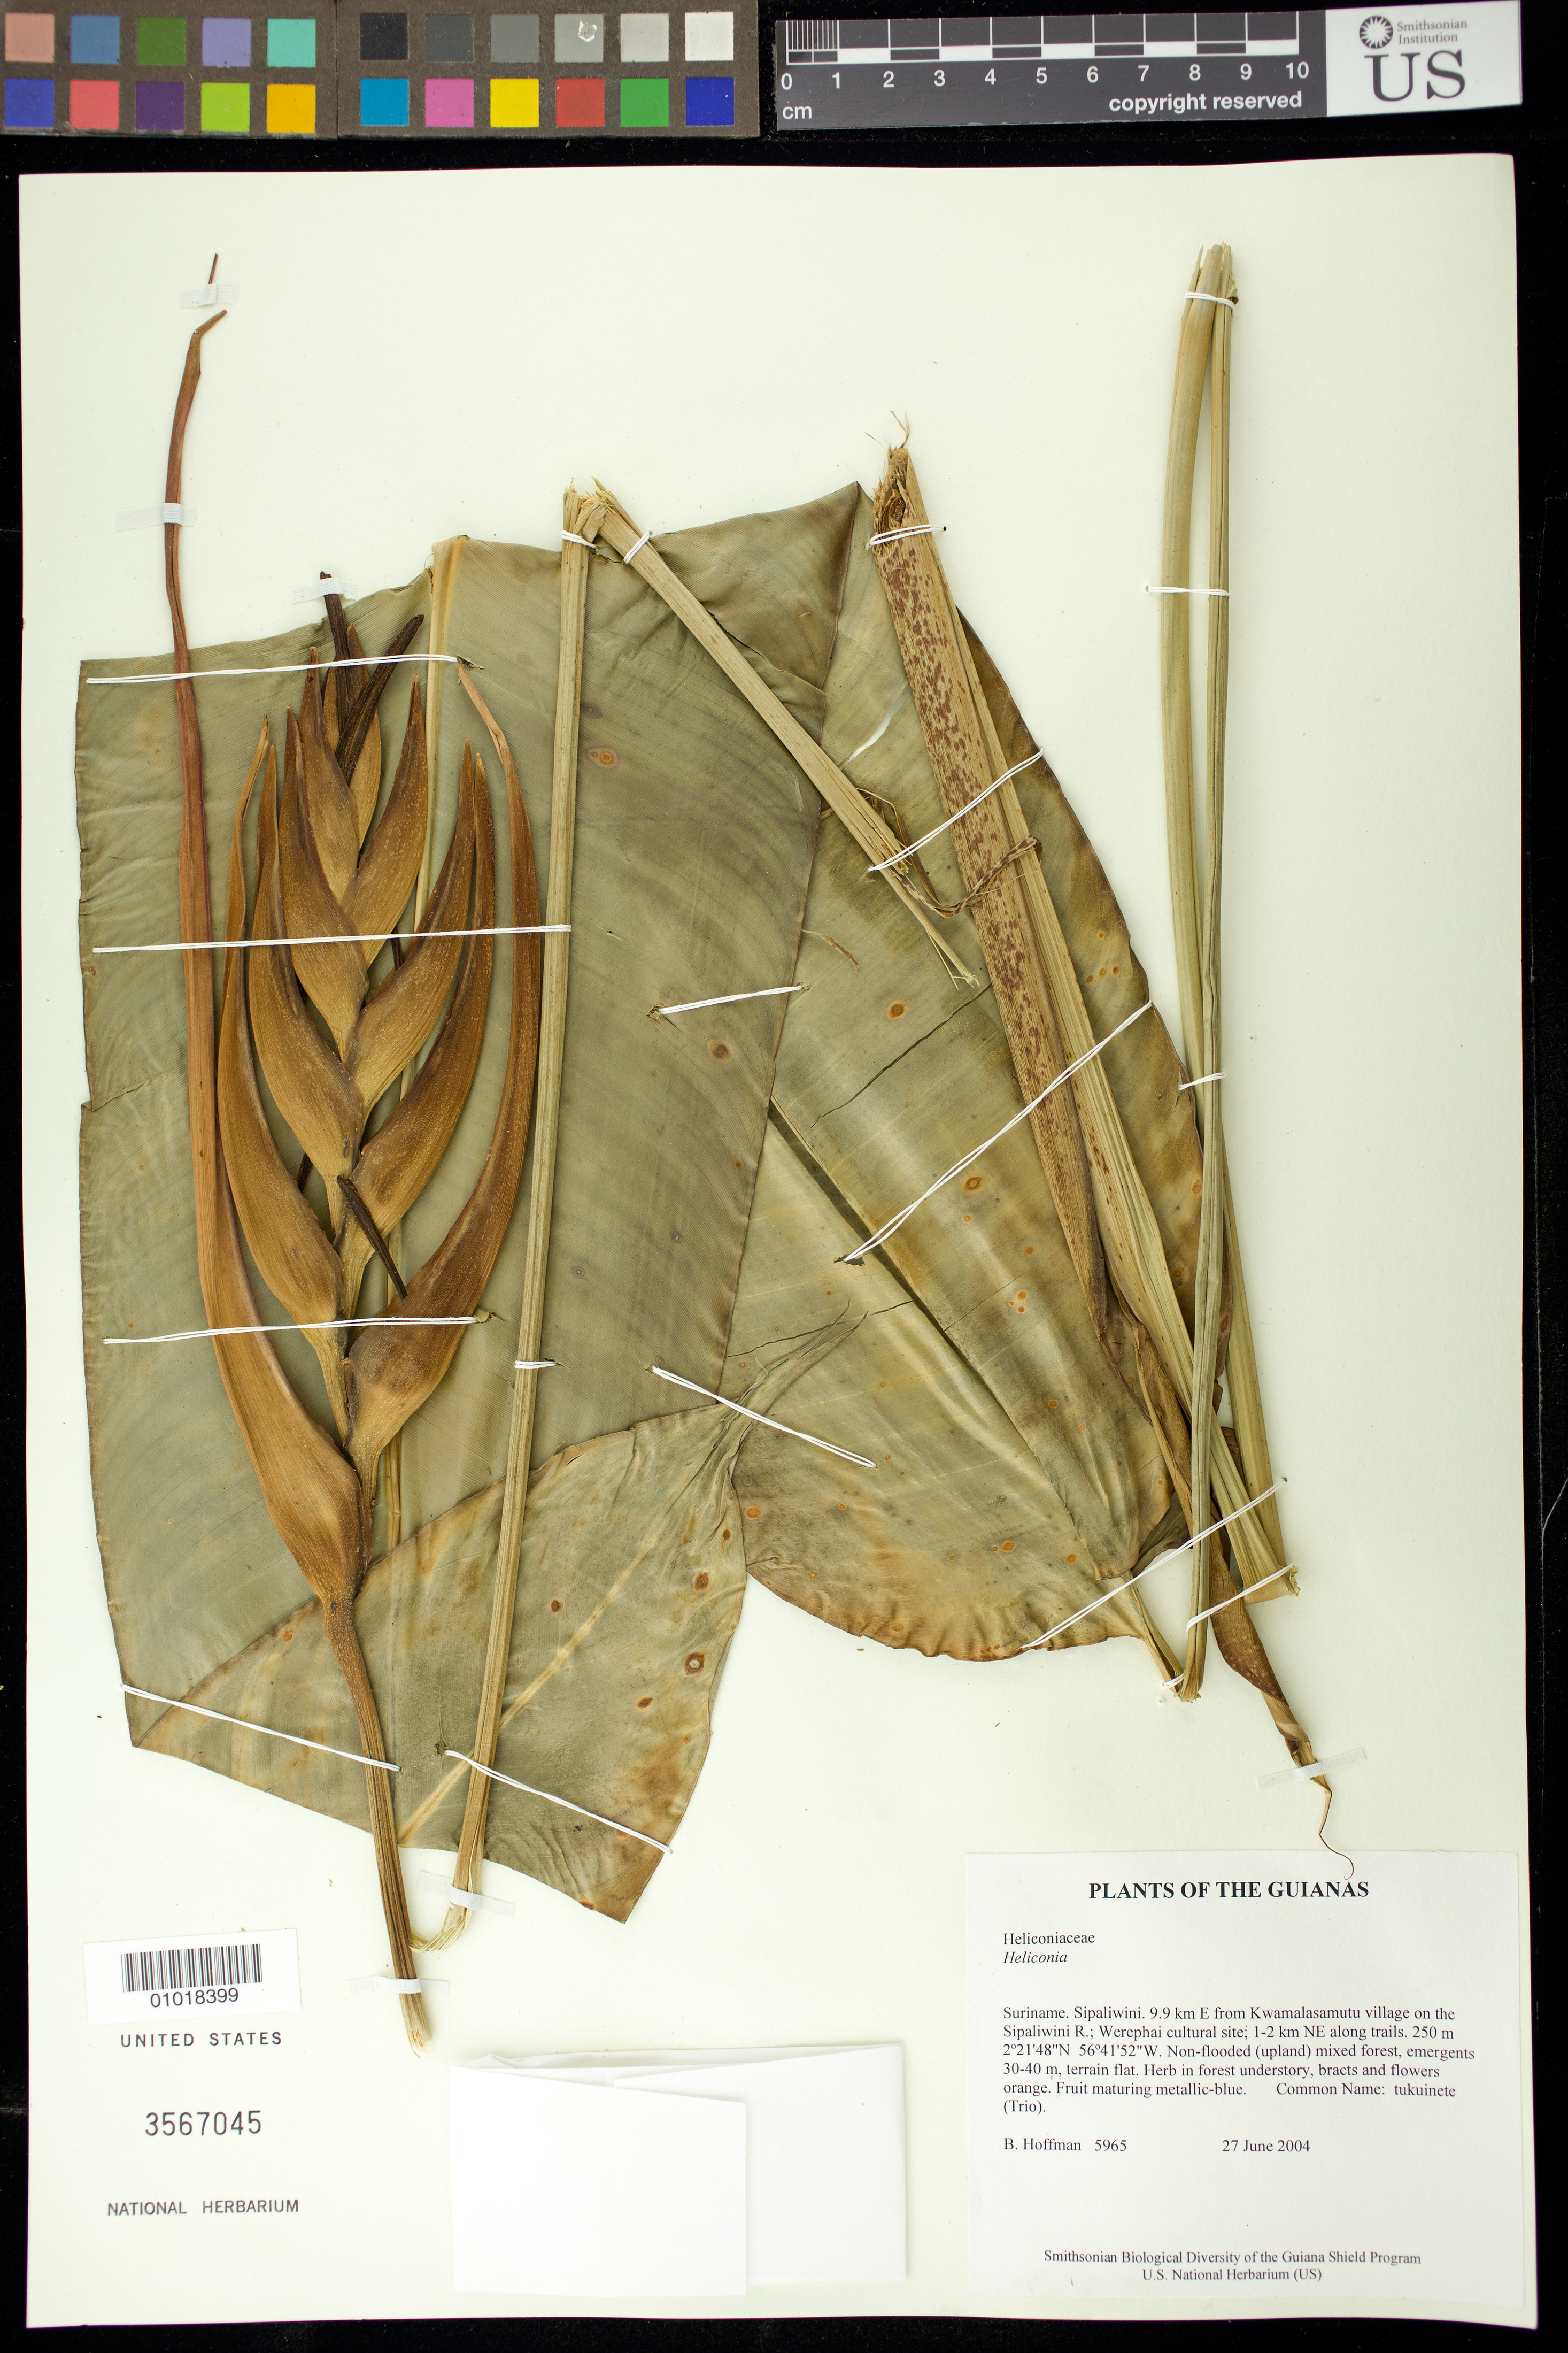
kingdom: Plantae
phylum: Tracheophyta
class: Liliopsida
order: Zingiberales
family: Heliconiaceae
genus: Heliconia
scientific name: Heliconia sp.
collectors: B. Hoffman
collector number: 5965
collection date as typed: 27 June 2004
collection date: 2004-06-27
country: Suriname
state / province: Sipaliwini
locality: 9.9 km E from Kwamalasamutu village on the Sipaliwini R.; Werephai cultural site; 1-2 km NE along trails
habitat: Non-flooded (upland) mixed forest, emergents 30-40 m, terrain flat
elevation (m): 250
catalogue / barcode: US 3567045